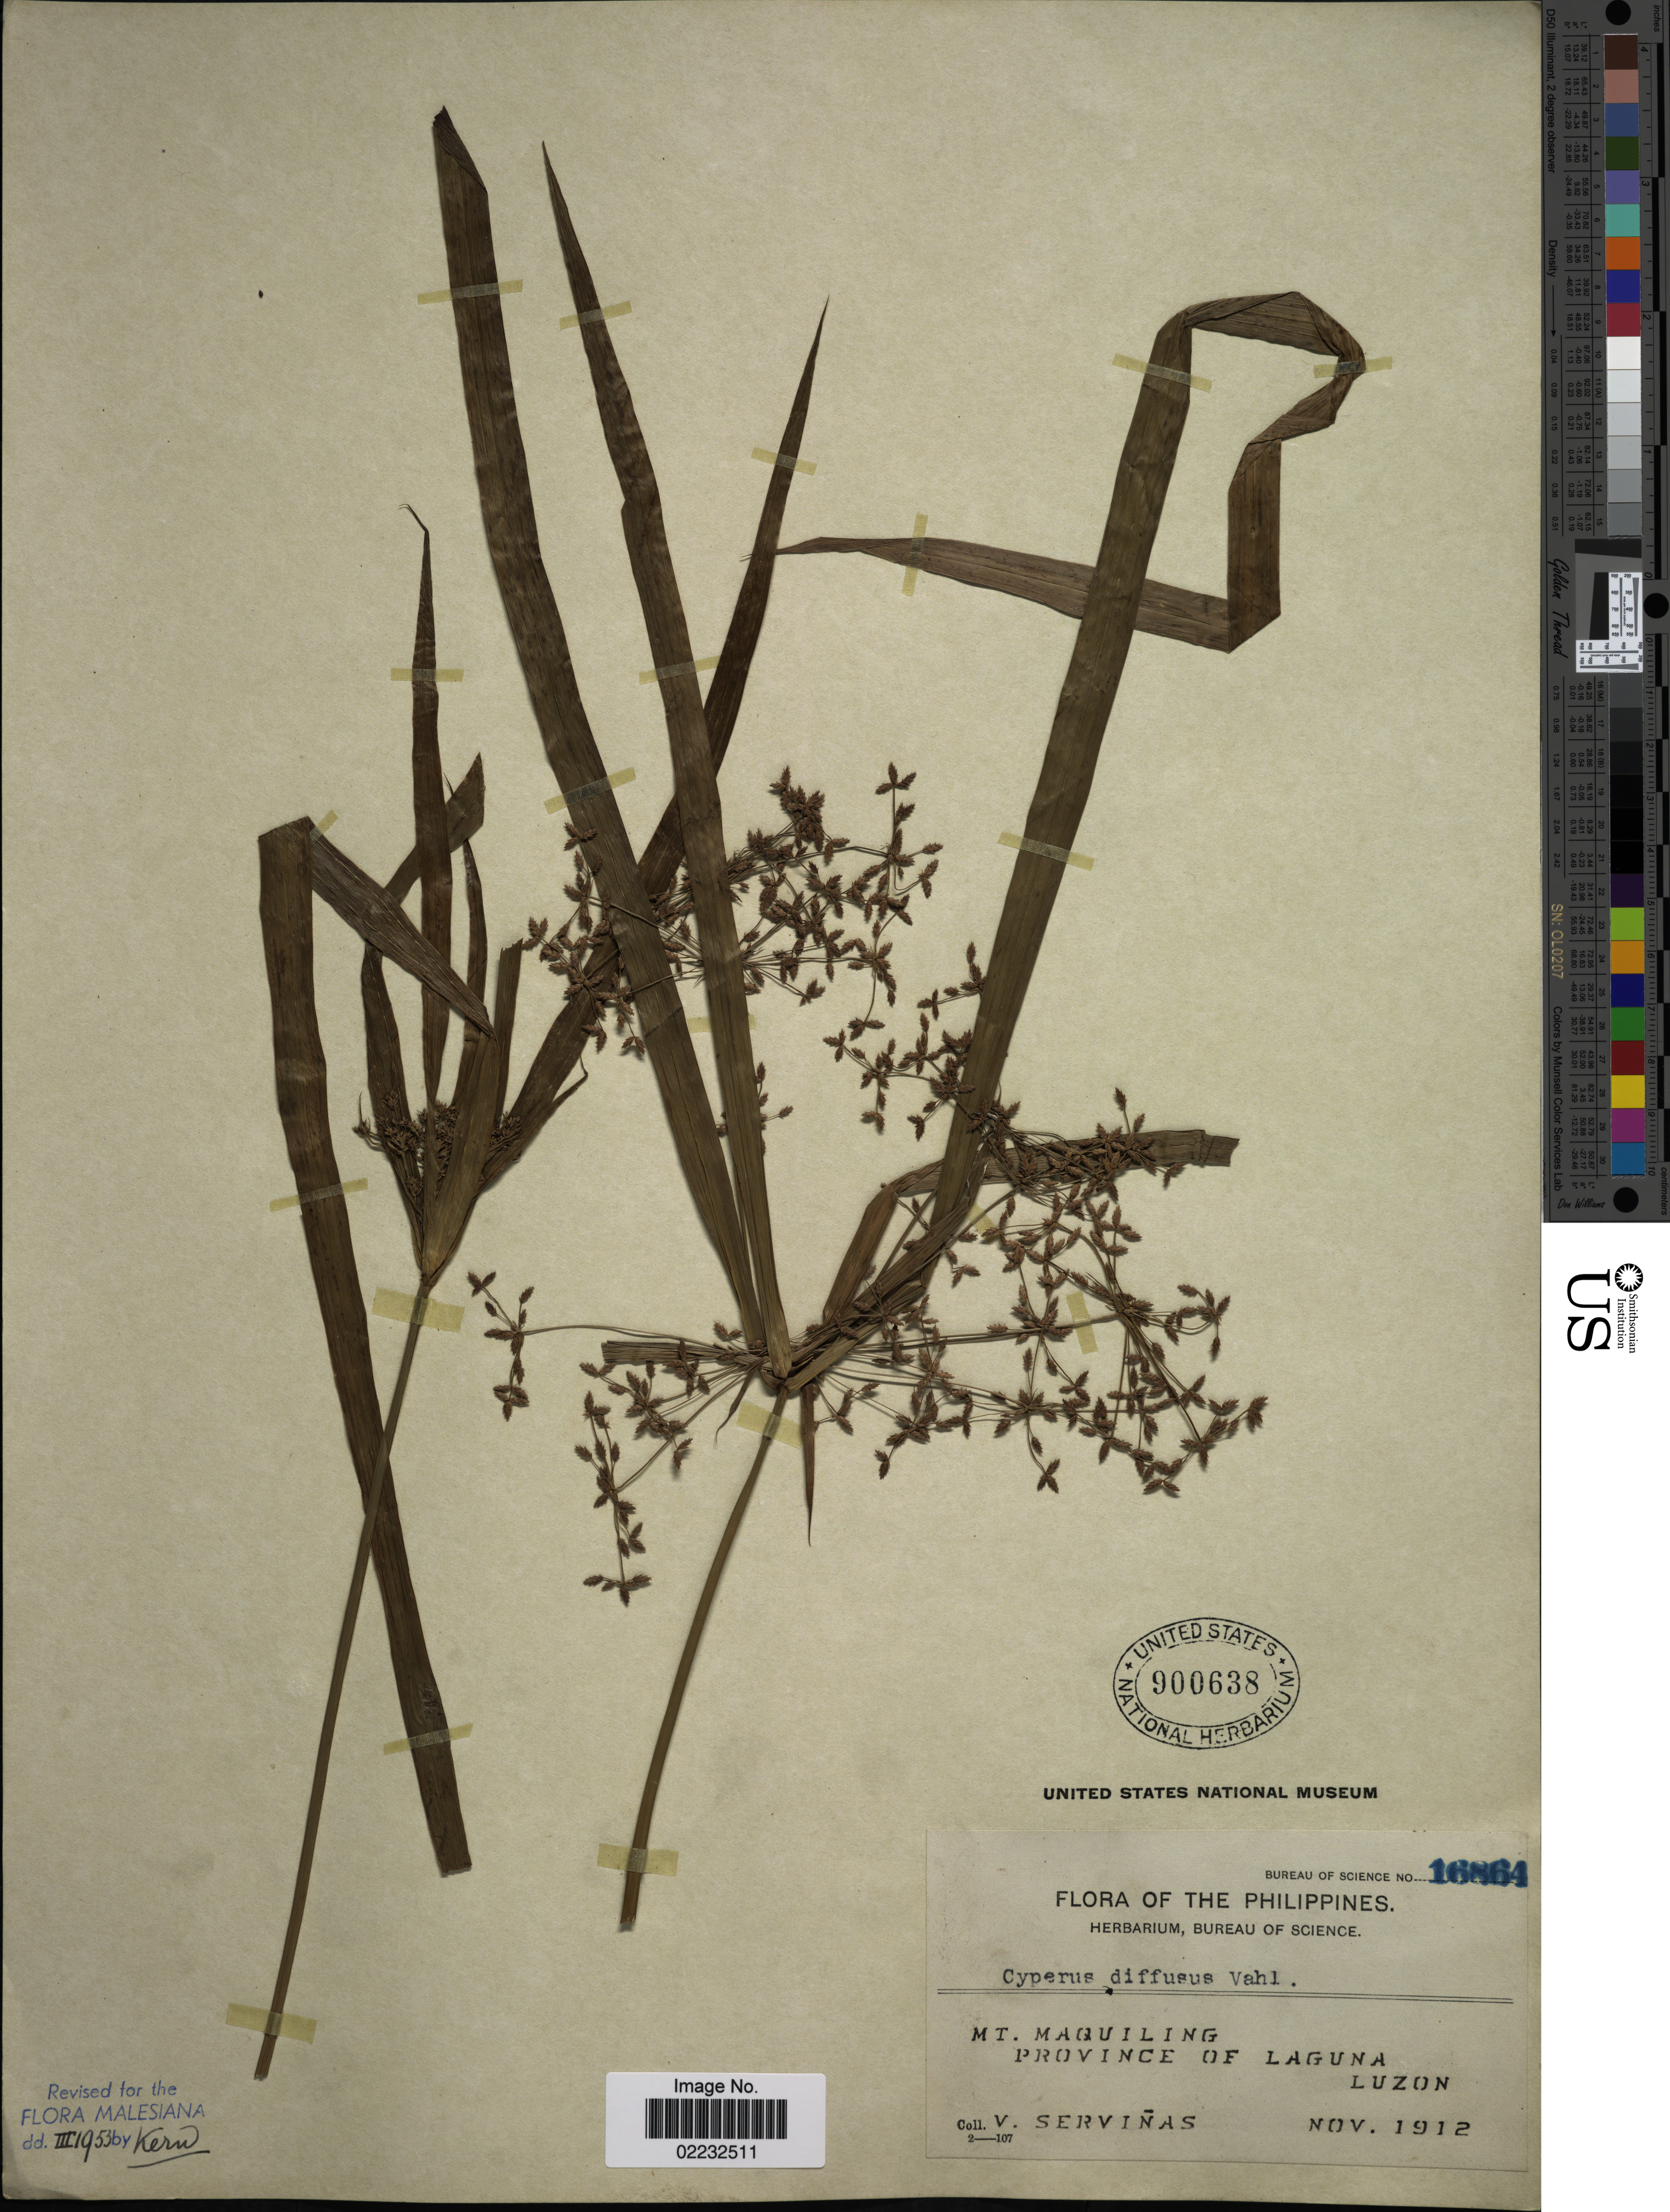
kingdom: Plantae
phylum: Tracheophyta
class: Liliopsida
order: Poales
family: Cyperaceae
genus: Cyperus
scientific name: Cyperus diffusus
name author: Vahl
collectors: V. Servinas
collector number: Bureau of Science 16864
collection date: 1912-11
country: Philippines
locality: Mt. Maquiling, Province of Laguna, Luzon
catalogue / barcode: US 900638